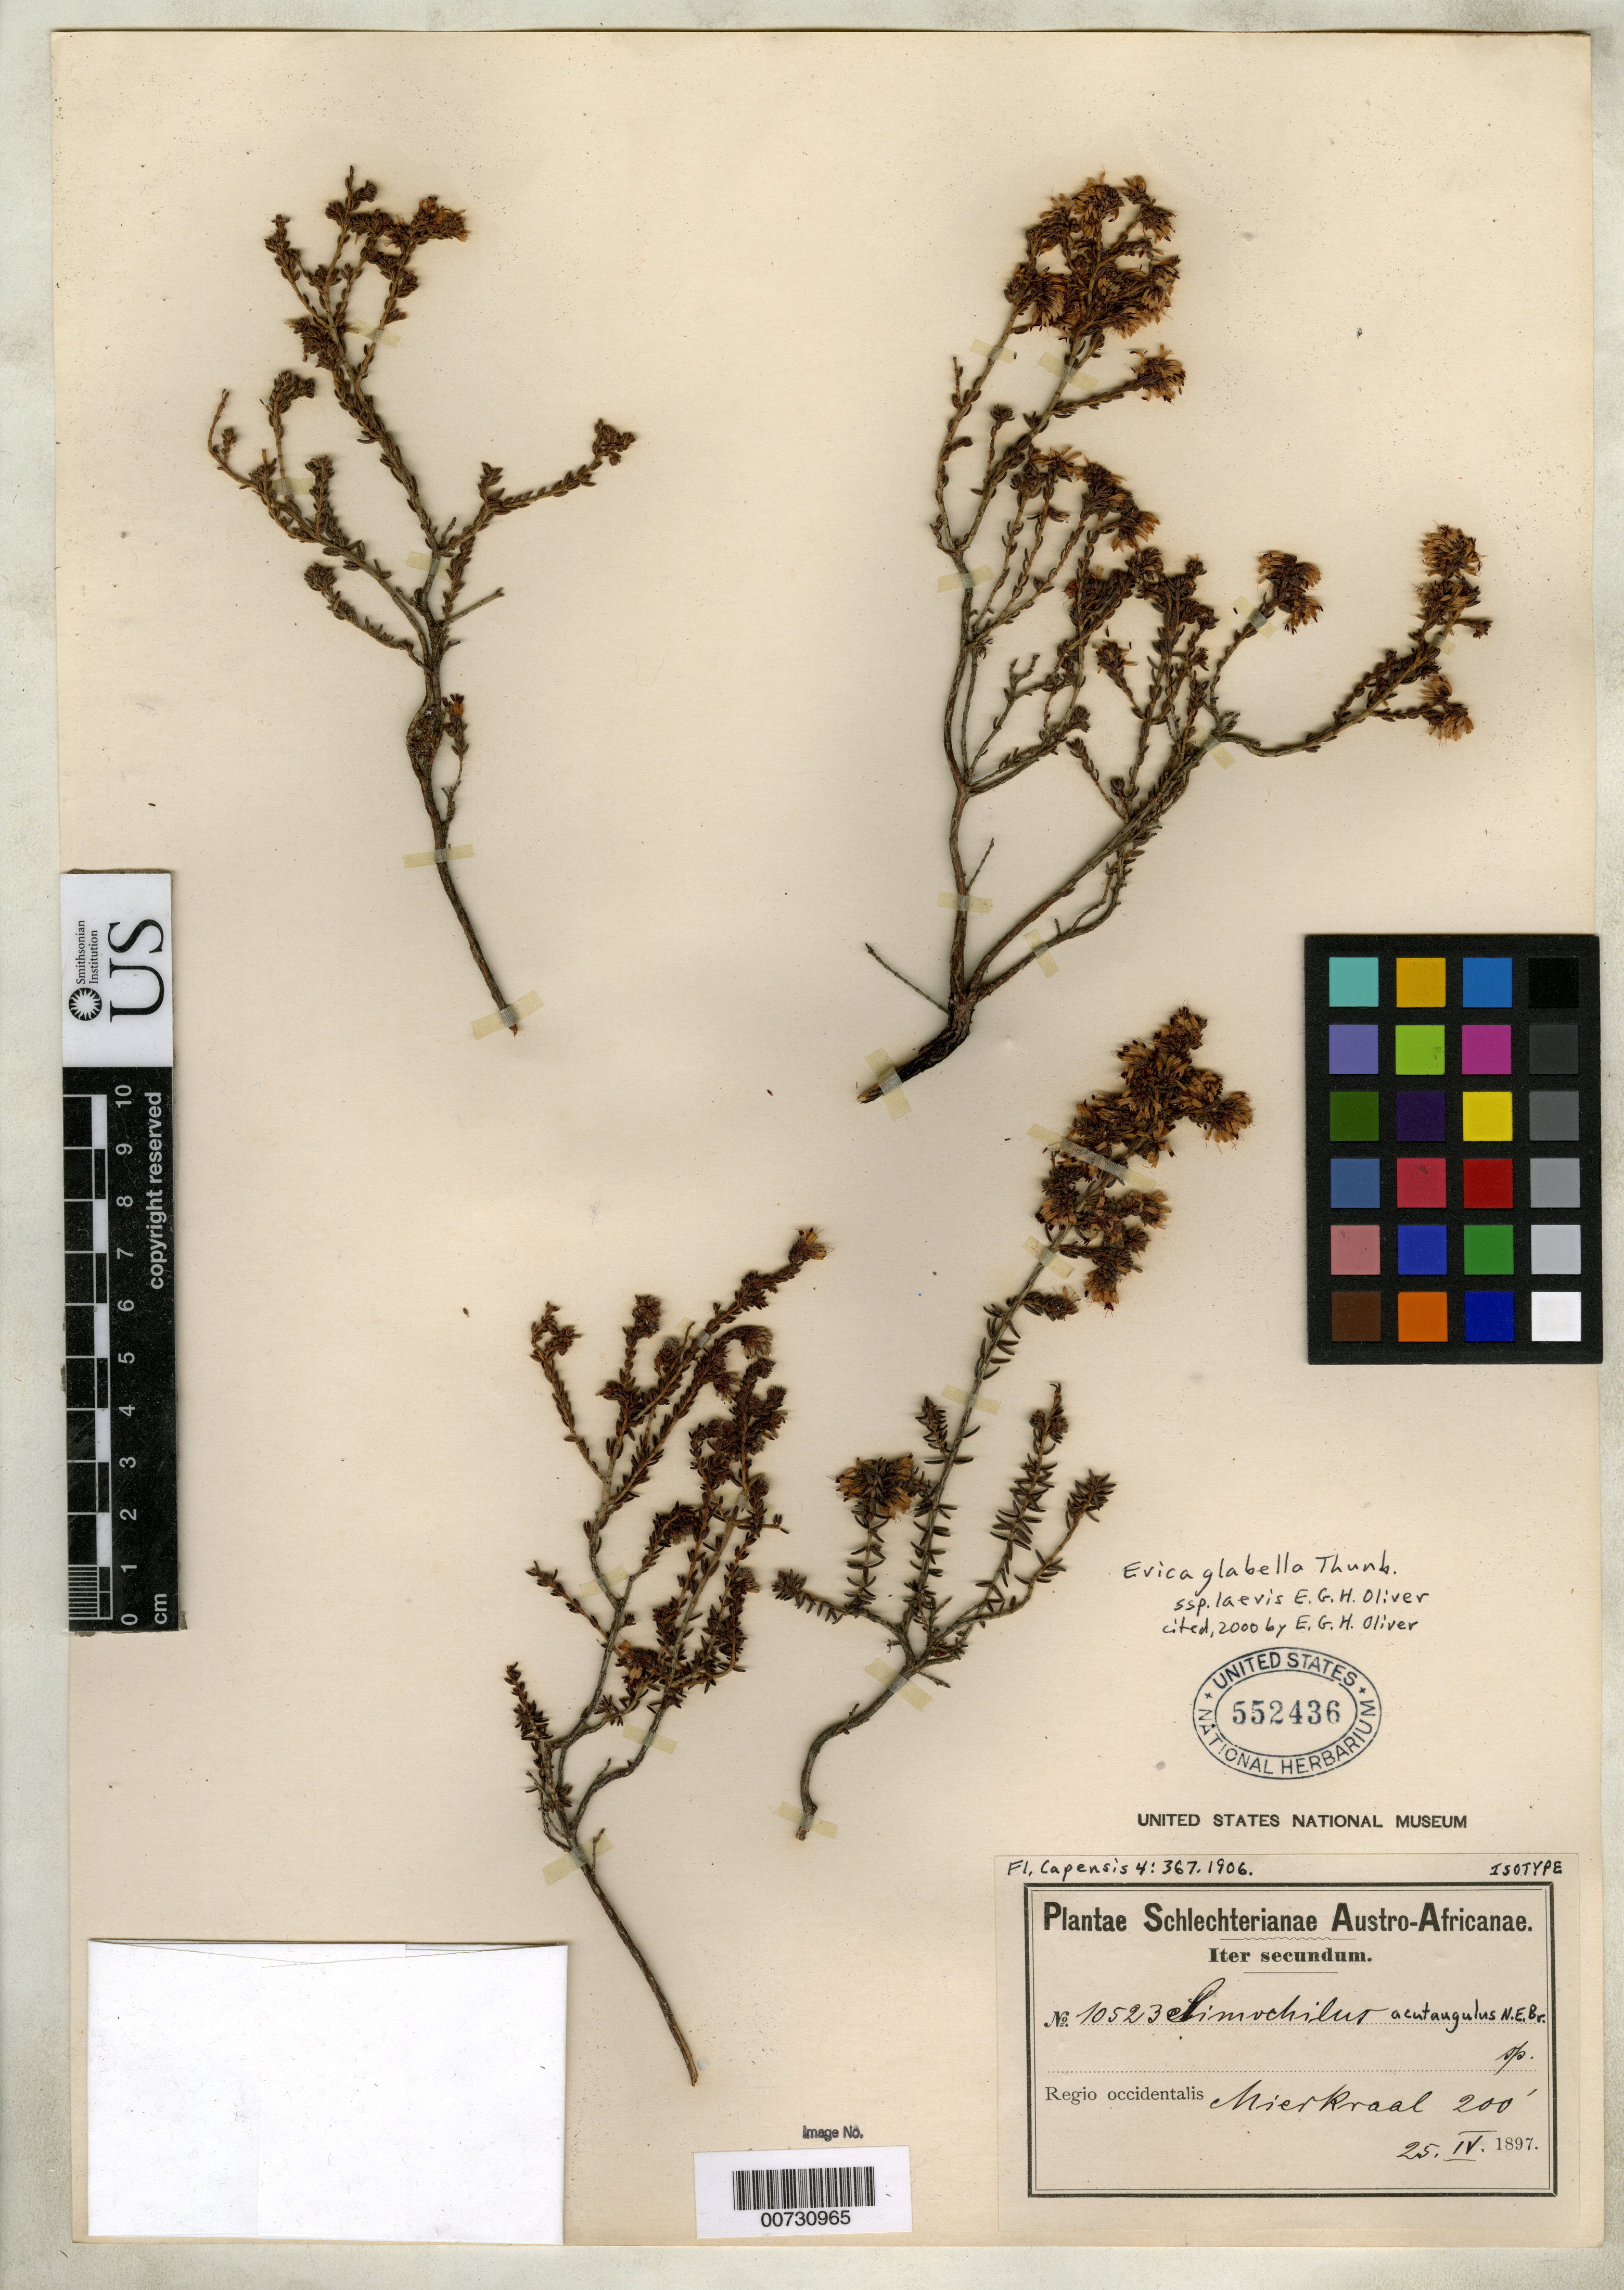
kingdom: Plantae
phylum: Tracheophyta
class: Magnoliopsida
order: Ericales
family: Ericaceae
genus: Simocheilus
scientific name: Simocheilus acutangulus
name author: N.E. Br. in Dyer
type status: Isotype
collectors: F. R. R. Schlechter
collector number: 10523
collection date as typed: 25 Apr 1897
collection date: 1897-04-25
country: South Africa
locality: Regio occidentalis, Mierkraal.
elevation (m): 61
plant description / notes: Collection (but not US sheet) cited 2000 by E.G.H. Oliver, Contr. Bolus Herb. 19.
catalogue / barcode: US 552436